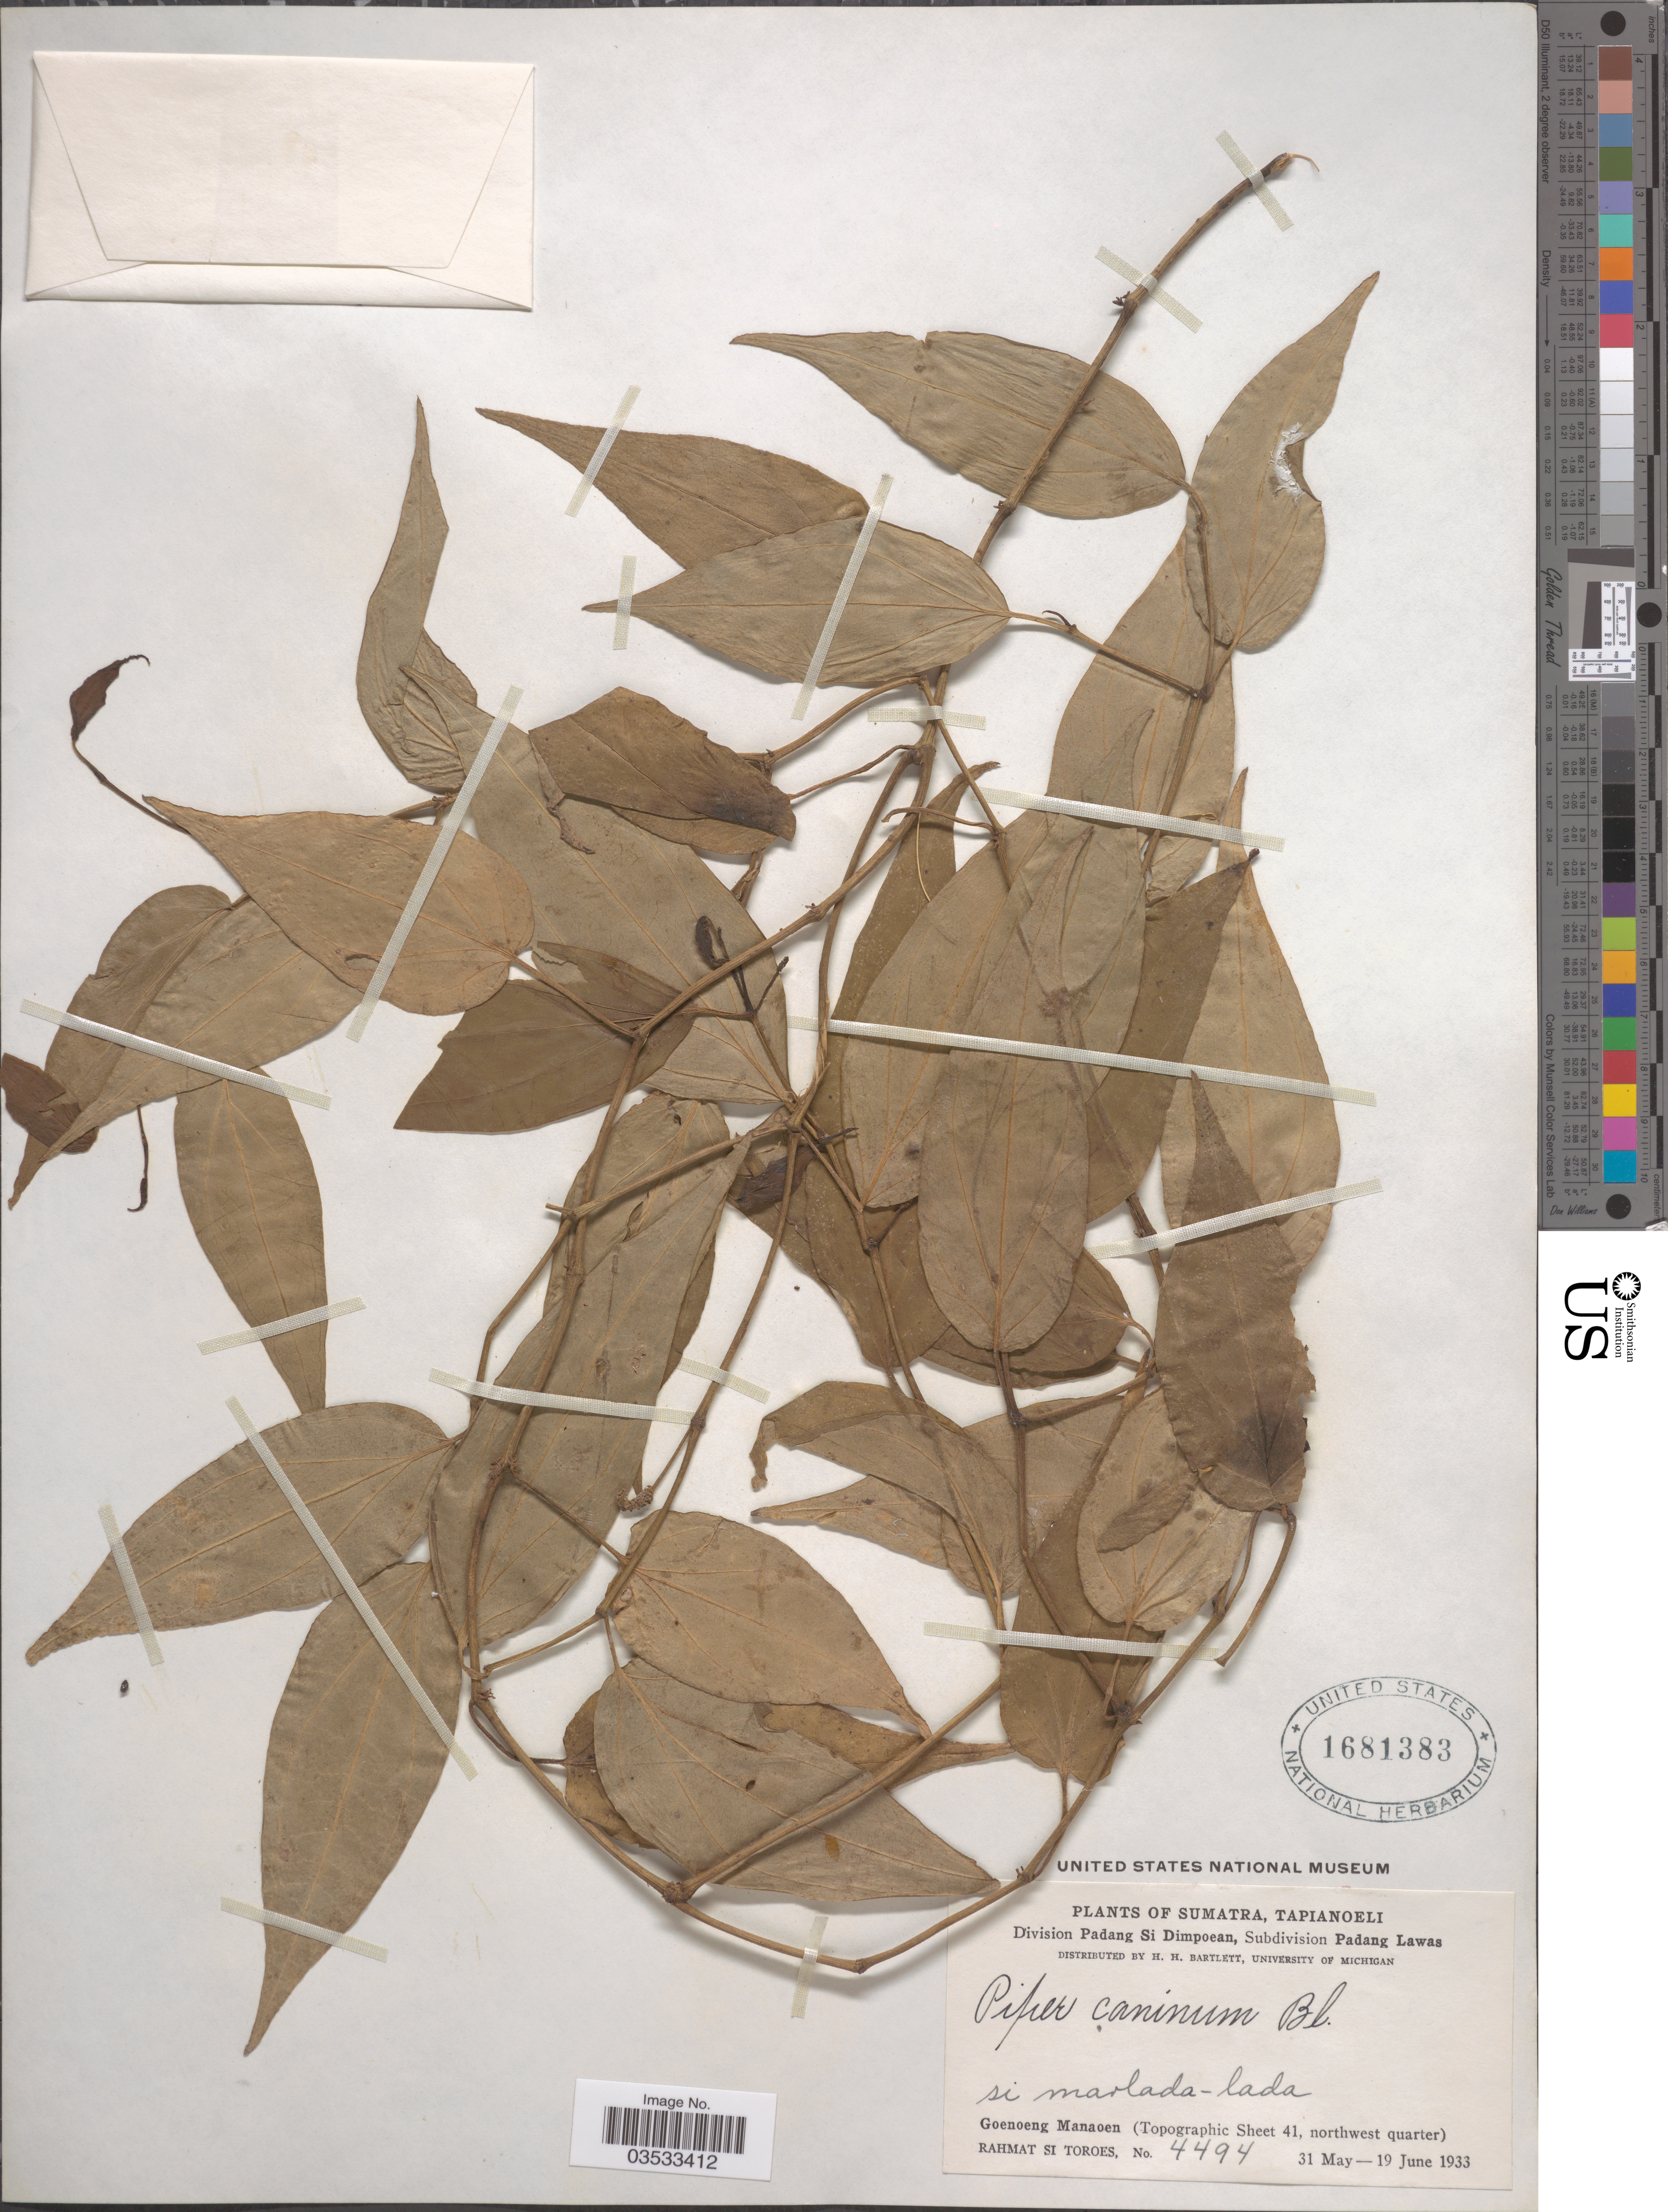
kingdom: Plantae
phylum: Tracheophyta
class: Magnoliopsida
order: Piperales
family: Piperaceae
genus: Piper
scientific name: Piper caninum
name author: Blume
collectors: Rahmat Si Boeea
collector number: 4494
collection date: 1933-05-31/1933-06-19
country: Indonesia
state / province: Sumatra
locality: Tapianoeli. Division Padang Si Dimpoean, Subdivision Padang Lawas. Si maolada-lada. Goenoeng Manaoen (Topographic Sheet 41, northwest quarter).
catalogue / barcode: US 1681383